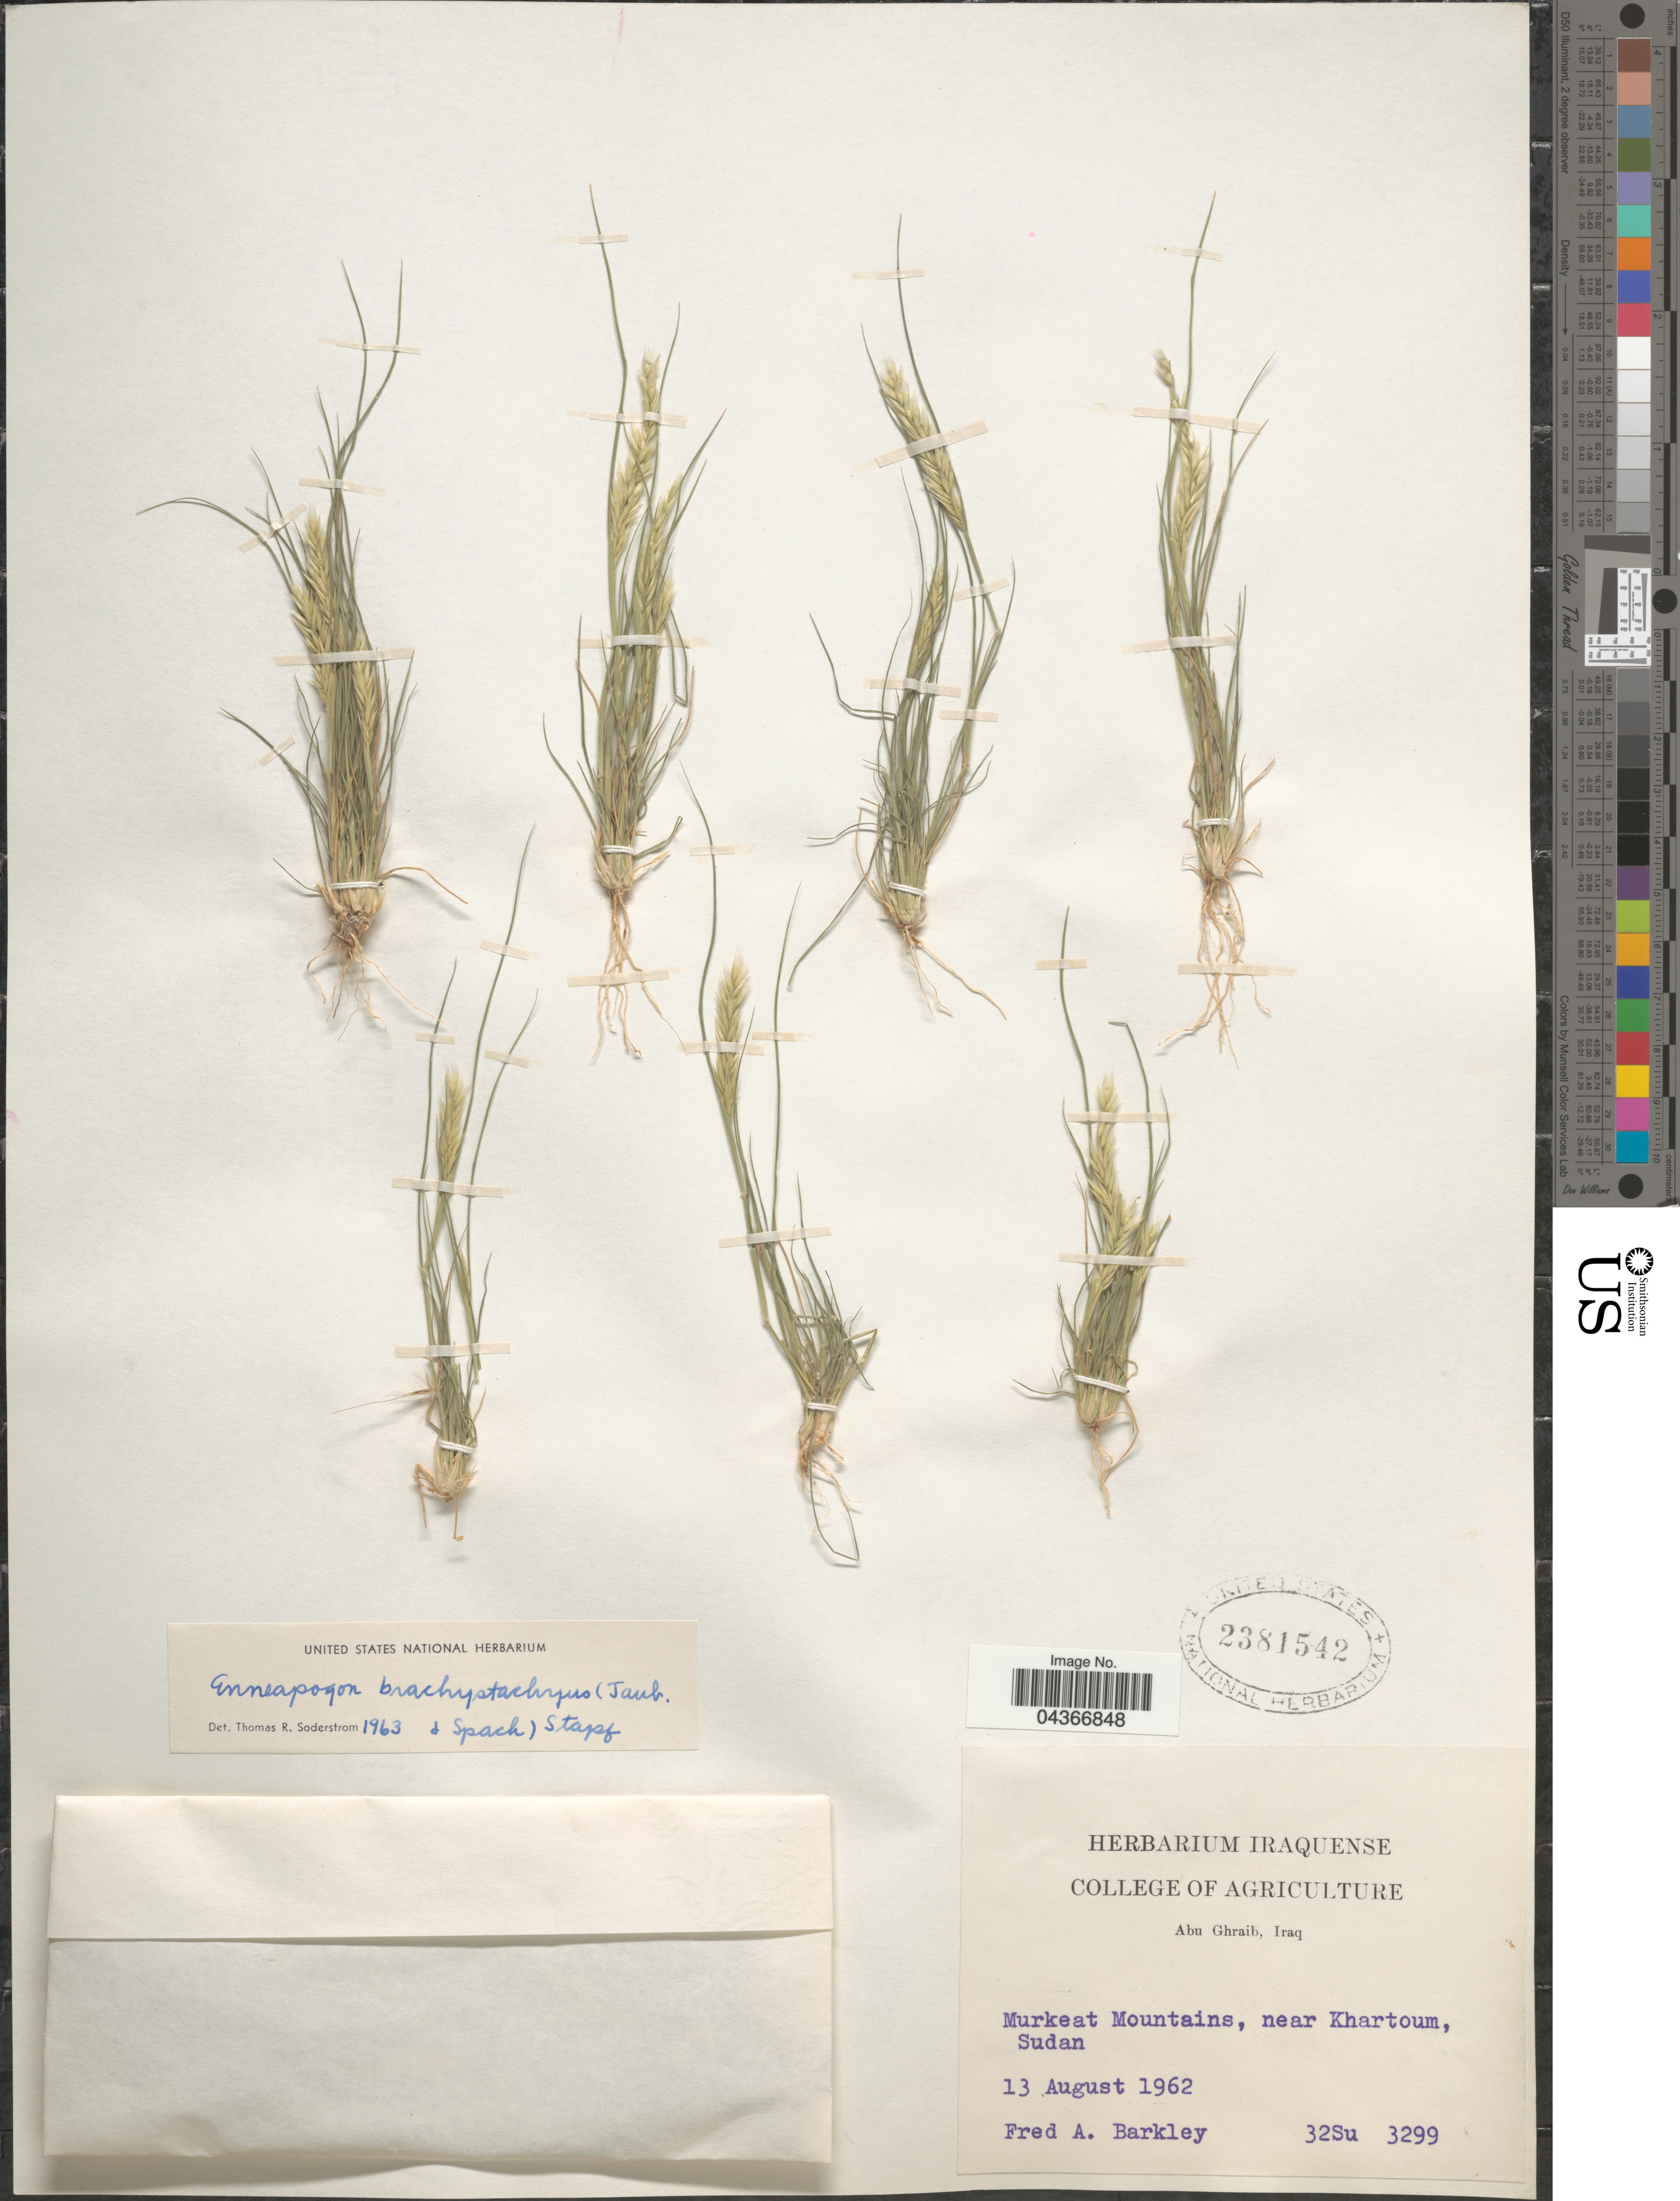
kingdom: Plantae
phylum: Tracheophyta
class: Liliopsida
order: Poales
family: Poaceae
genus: Enneapogon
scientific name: Enneapogon desvauxii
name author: P. Beauv.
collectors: F. A. Barkley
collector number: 32Su3299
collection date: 1962-08-13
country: Sudan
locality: Murkeat Mountains, near Khartoum.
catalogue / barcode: US 2381542